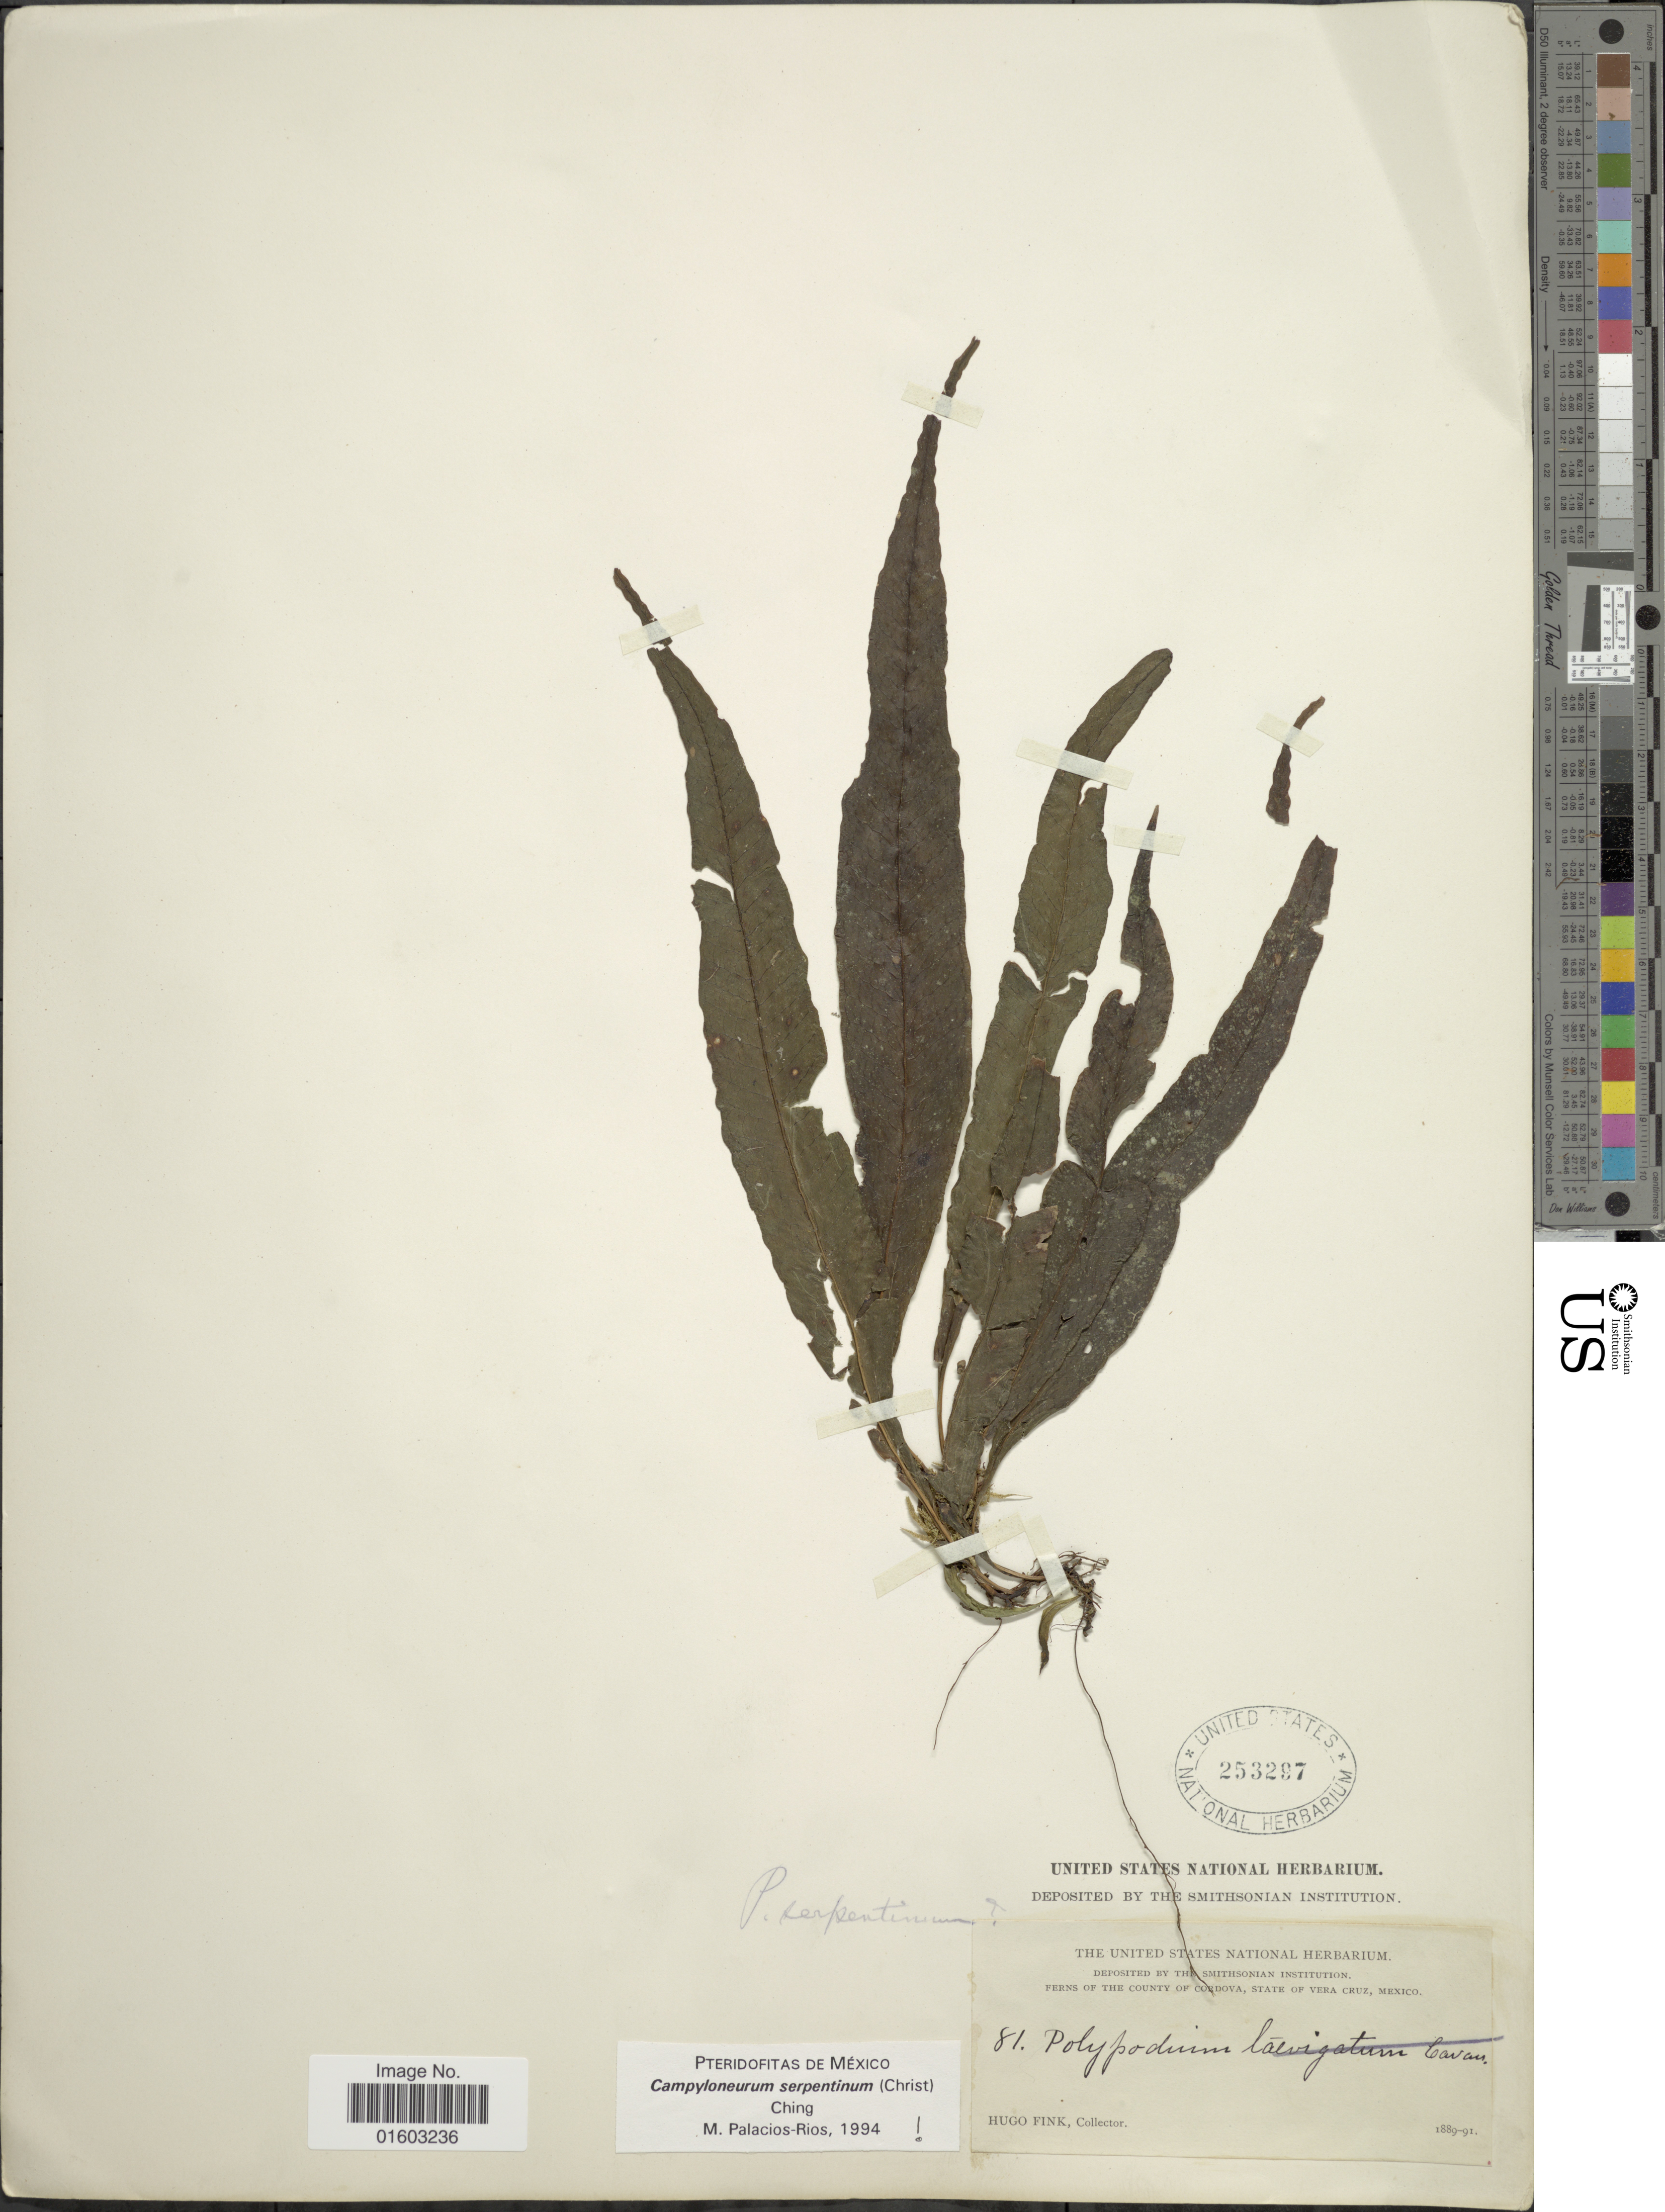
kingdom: Plantae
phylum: Tracheophyta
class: Polypodiopsida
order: Polypodiales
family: Polypodiaceae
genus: Campyloneurum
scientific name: Campyloneurum serpentinum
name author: (Christ) Ching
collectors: H. Fink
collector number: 81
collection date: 1889/1891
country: Mexico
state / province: Veracruz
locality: The County of Cordova, State of Vera Cruz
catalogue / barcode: US 253297